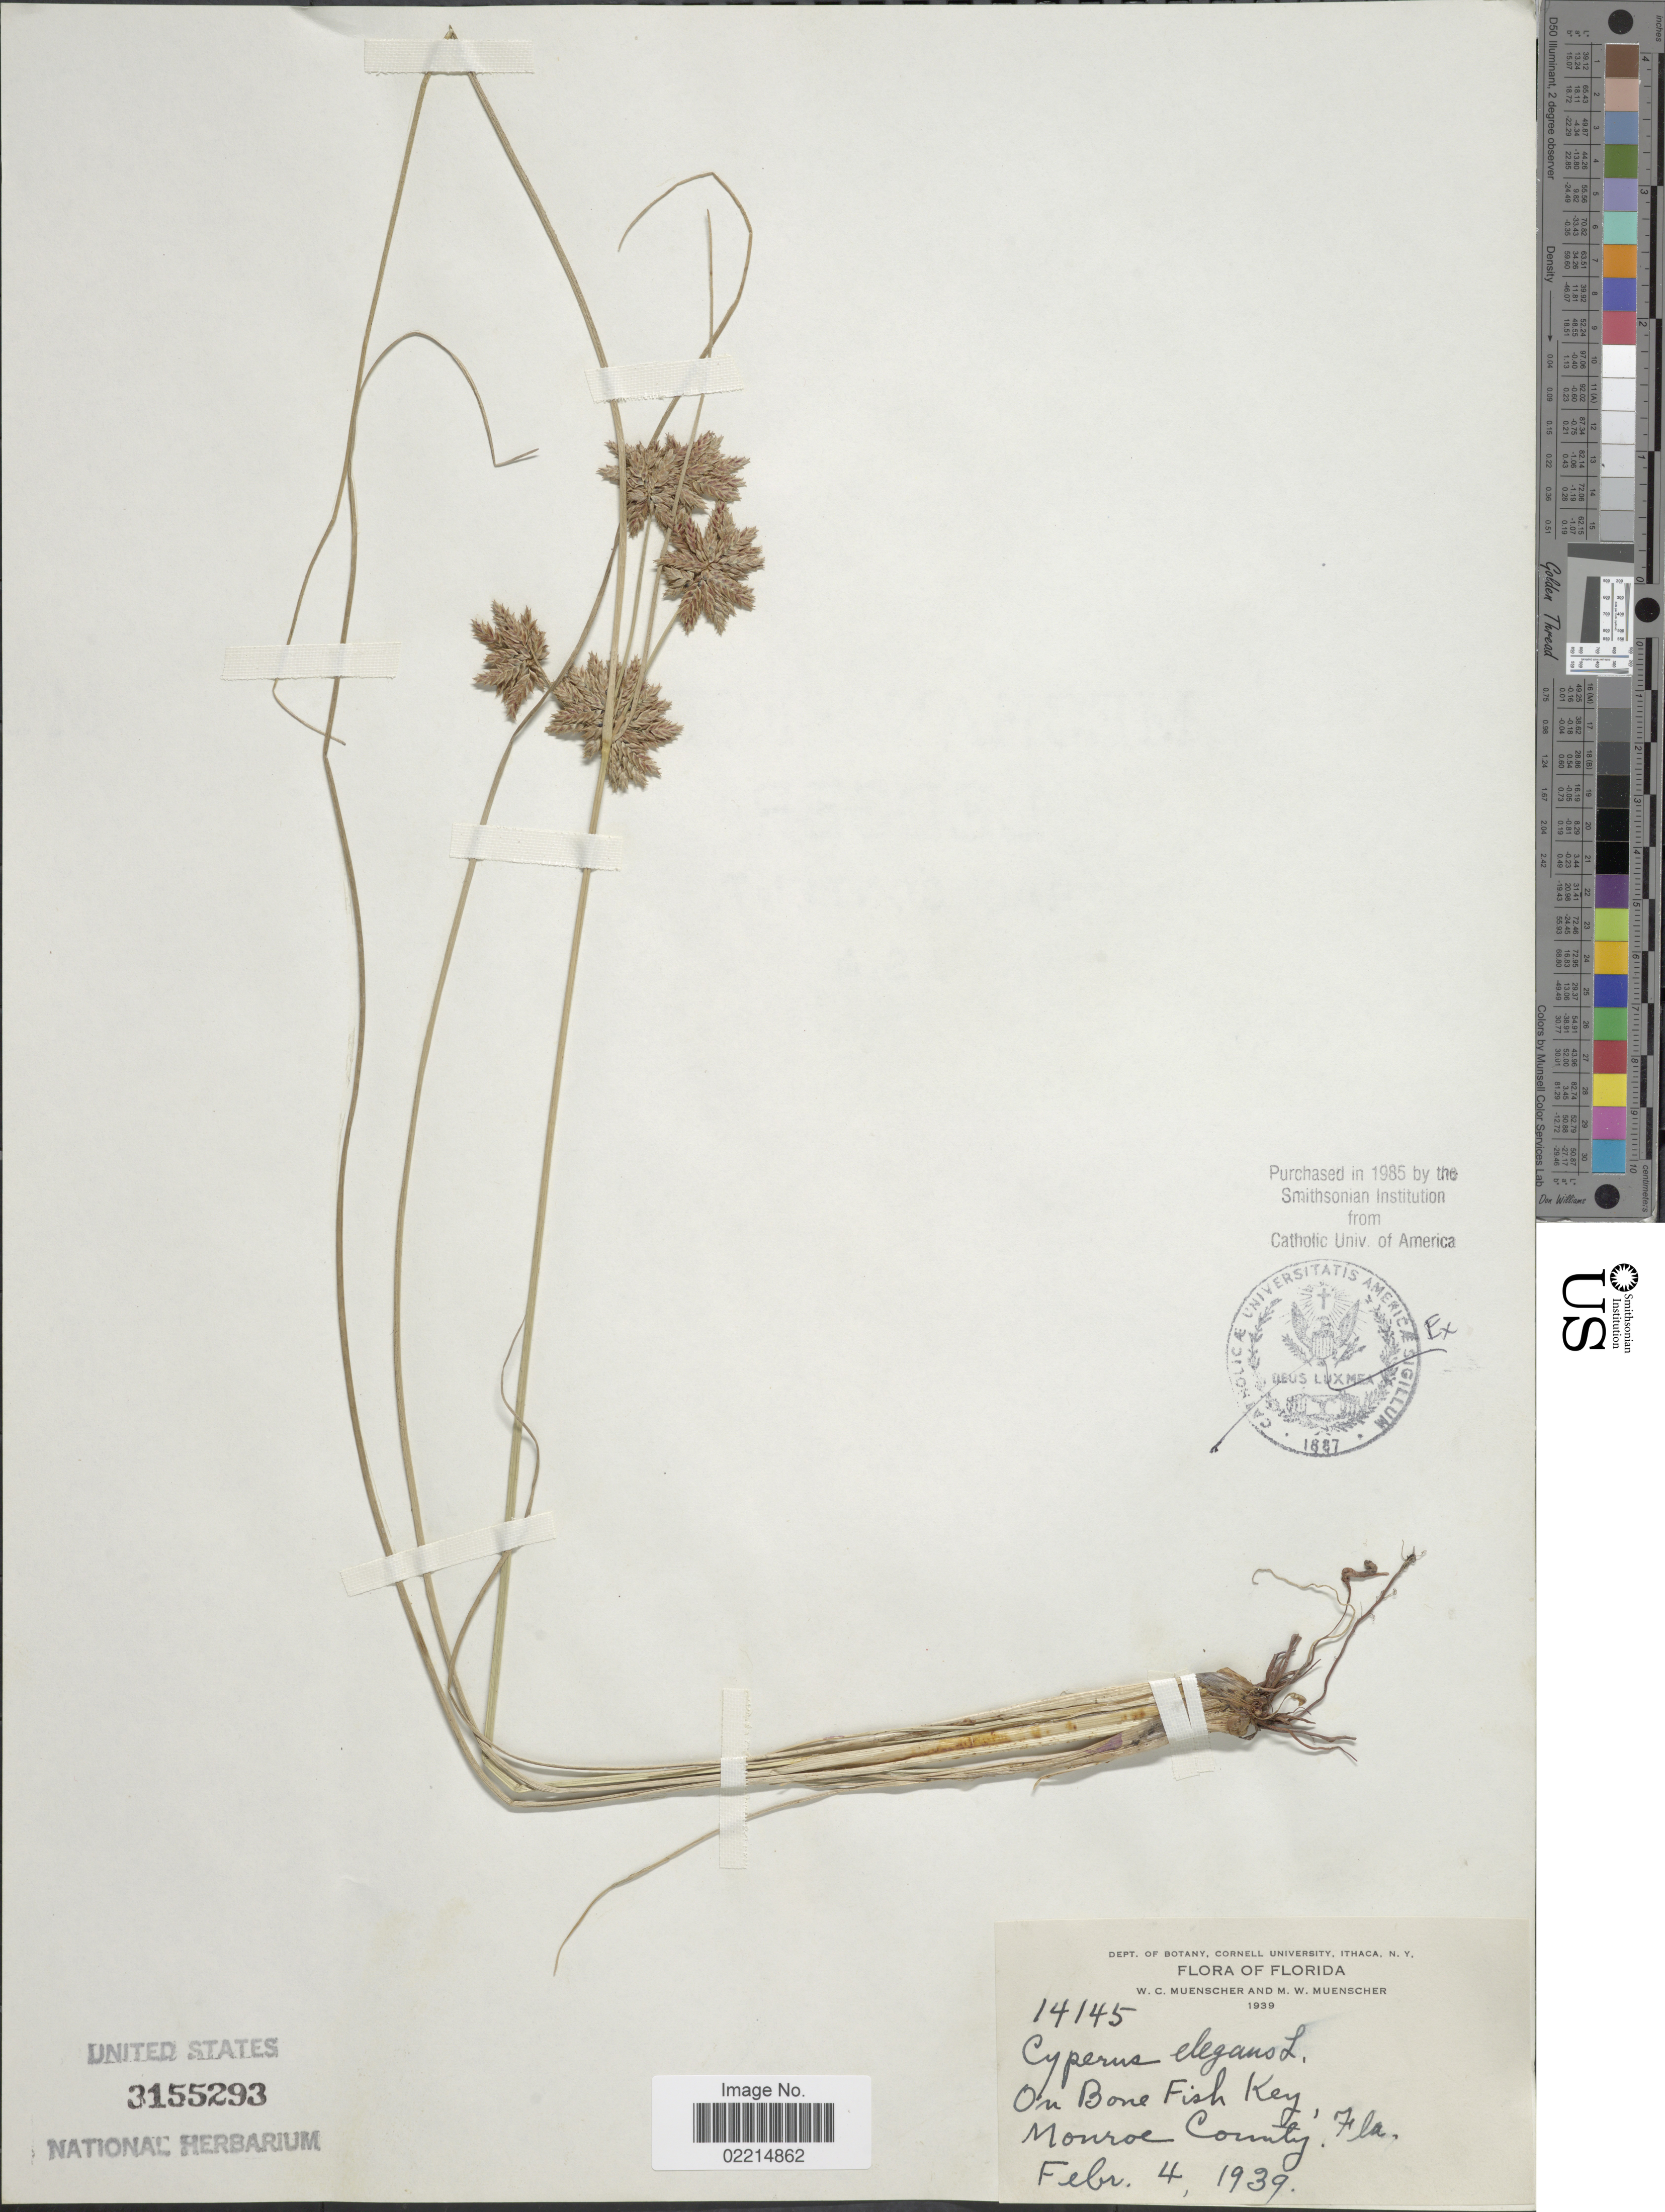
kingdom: Plantae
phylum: Tracheophyta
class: Liliopsida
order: Poales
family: Cyperaceae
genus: Cyperus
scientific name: Cyperus elegans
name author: L.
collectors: W. Muenscher & M. Muenscher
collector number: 14145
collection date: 1939-02-04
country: United States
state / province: Florida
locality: On Bone Fish Key, Monroe County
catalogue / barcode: US 3155293